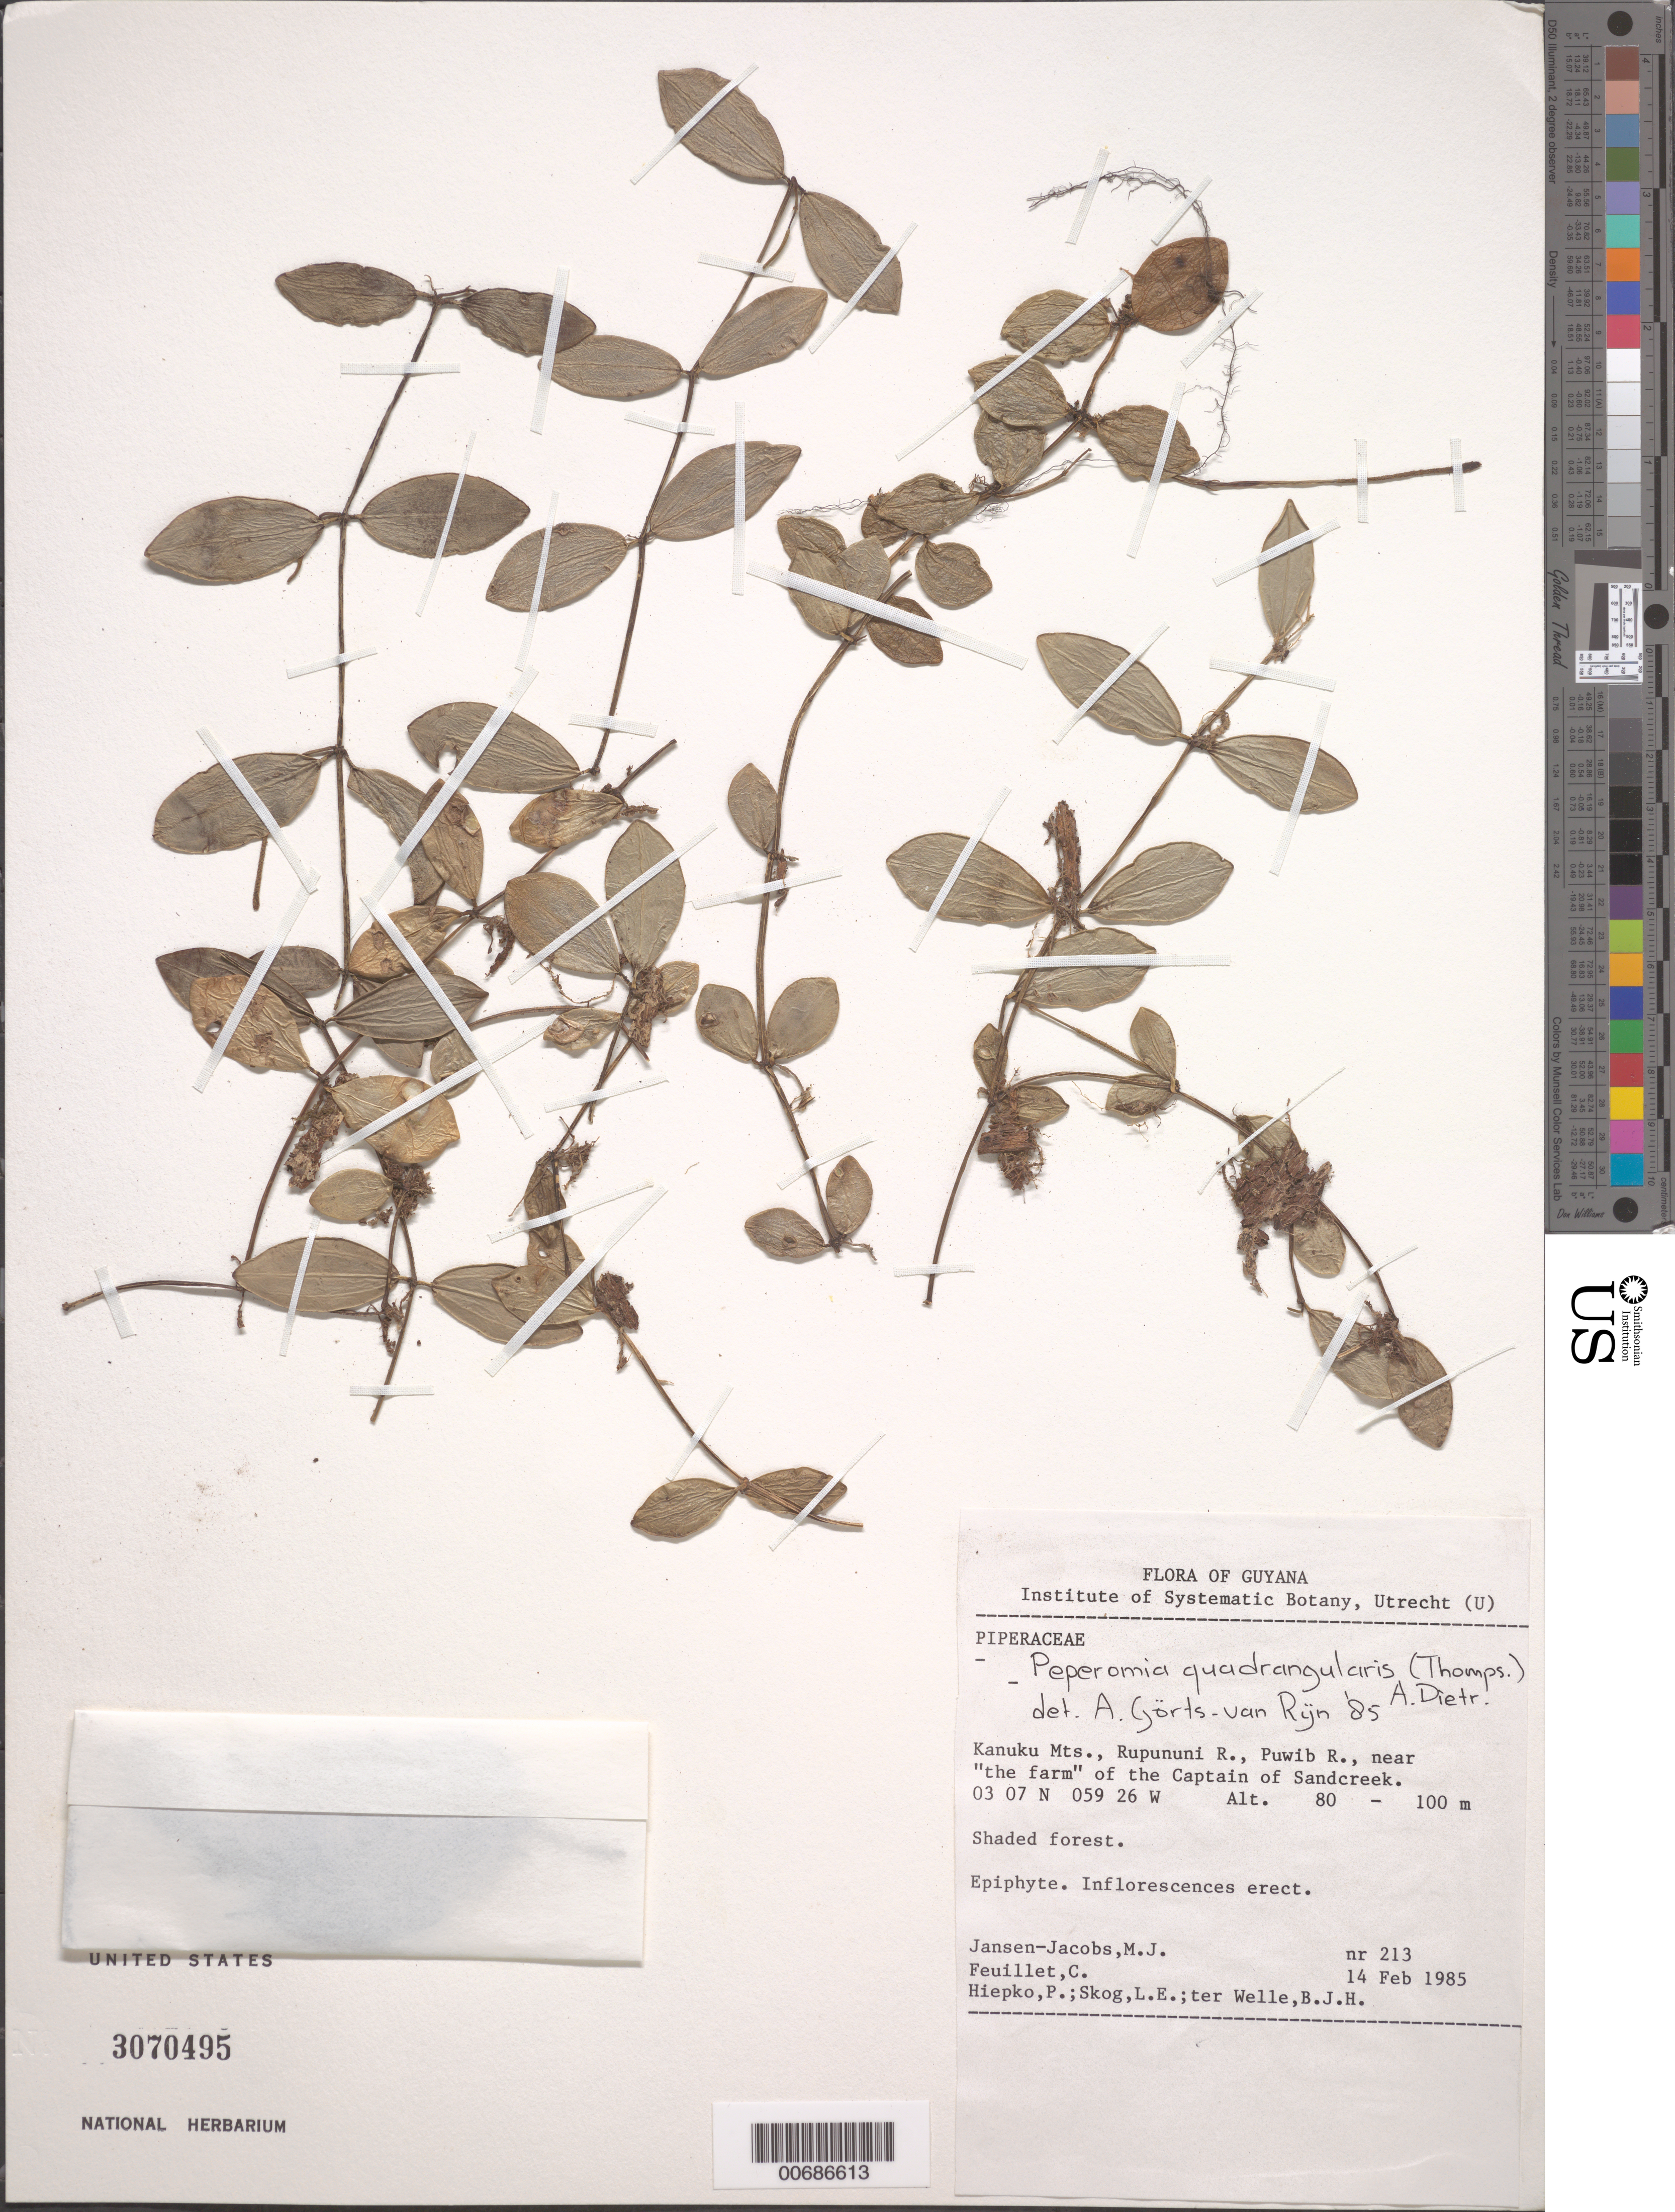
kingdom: Plantae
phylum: Tracheophyta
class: Magnoliopsida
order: Piperales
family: Piperaceae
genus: Peperomia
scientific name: Peperomia quadrangularis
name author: (J.V. Thomps.) A. Dietr.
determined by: Görts-van Rijn, A. R. A.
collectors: M. J. Jansen-Jacobs, C. Feuillet, P. H. Hiepko, L. E. Skog & B. Welle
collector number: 213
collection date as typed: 14-Feb-85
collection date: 1985-02-14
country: Guyana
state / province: U. Takutu-U. Essequibo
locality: Kanuku Mts., Rupununi R., Puwib R. near "the farm" of the Captain of Sandcreek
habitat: Shaded forest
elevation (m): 80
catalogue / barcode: US 3070495